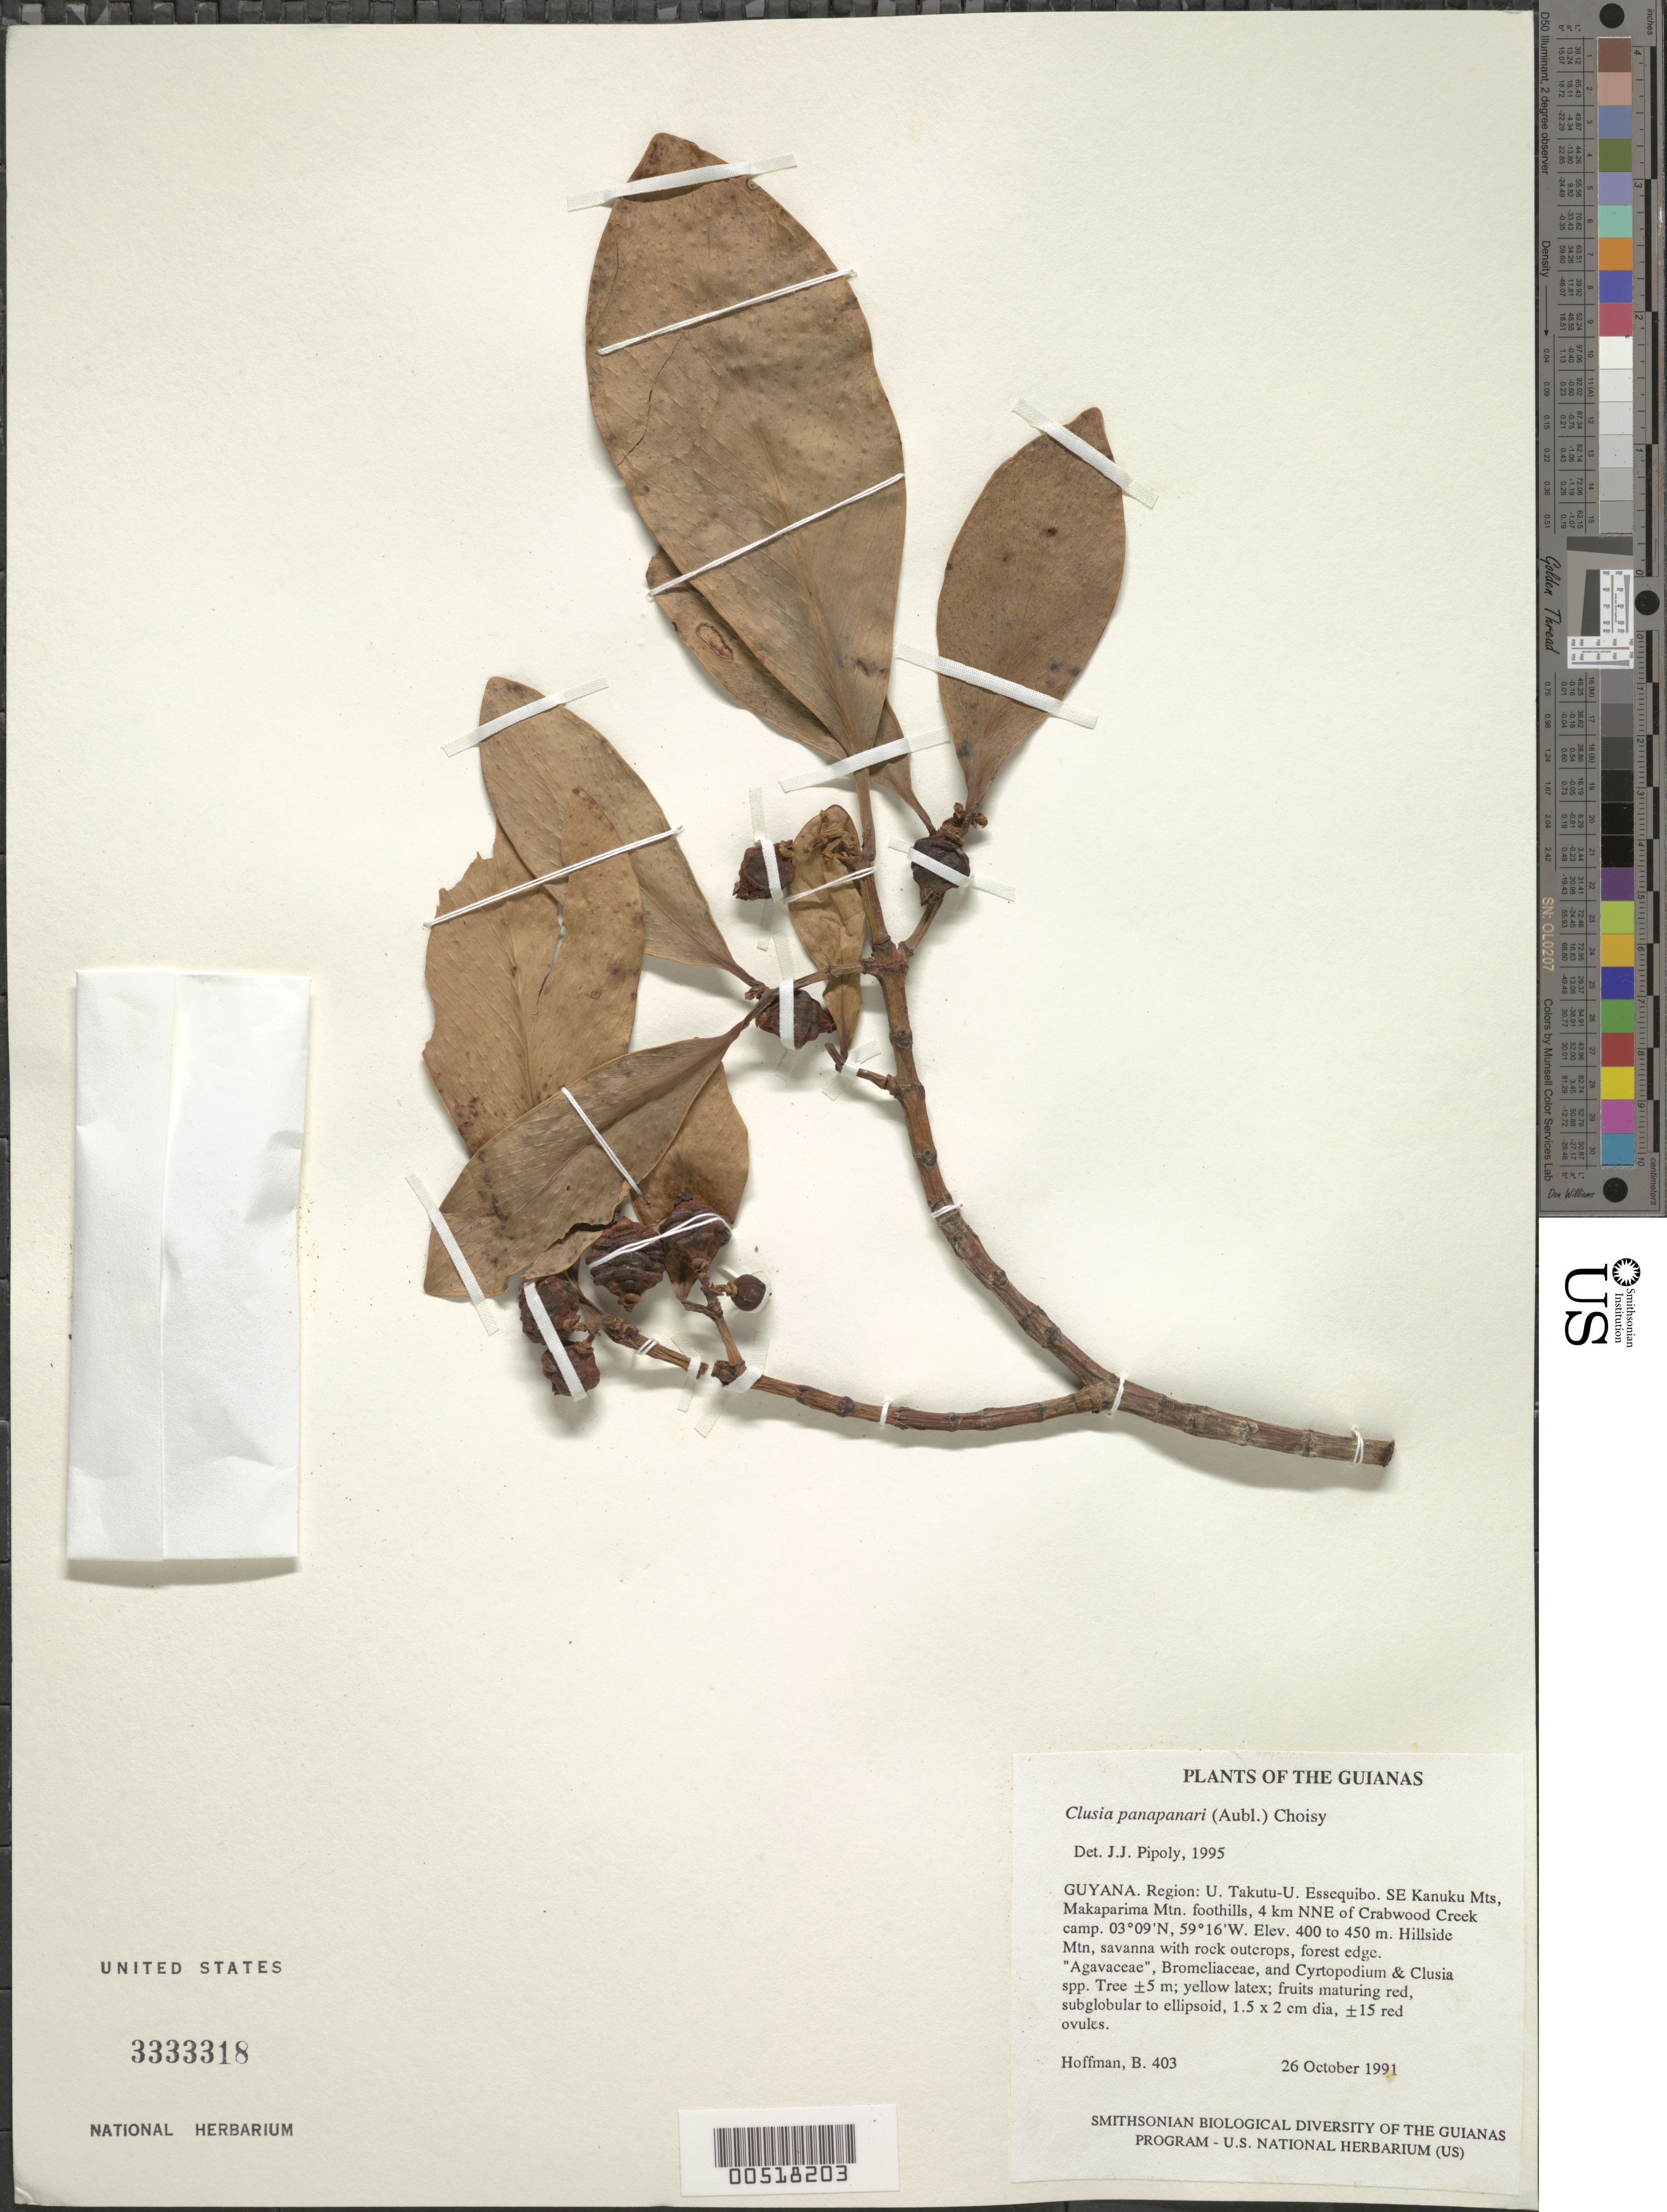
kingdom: Plantae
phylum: Tracheophyta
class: Magnoliopsida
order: Malpighiales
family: Clusiaceae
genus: Clusia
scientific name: Clusia panapanari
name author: (Aubl.) Choisy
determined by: Pipoly, J. J., III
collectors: B. Hoffman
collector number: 403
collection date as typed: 26 October 1991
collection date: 1991-10-26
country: Guyana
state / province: U. Takutu-U. Essequibo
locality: SE Kanuku Mts, Makaparima Mountain foothills, 4 km NNE of Crabwood Creek camp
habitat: Hillside mountain savanna with rock outcrops, forest edge. Bromeliaceae, and Cyrtopodium & Clusia spp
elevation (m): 400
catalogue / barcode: US 3333318